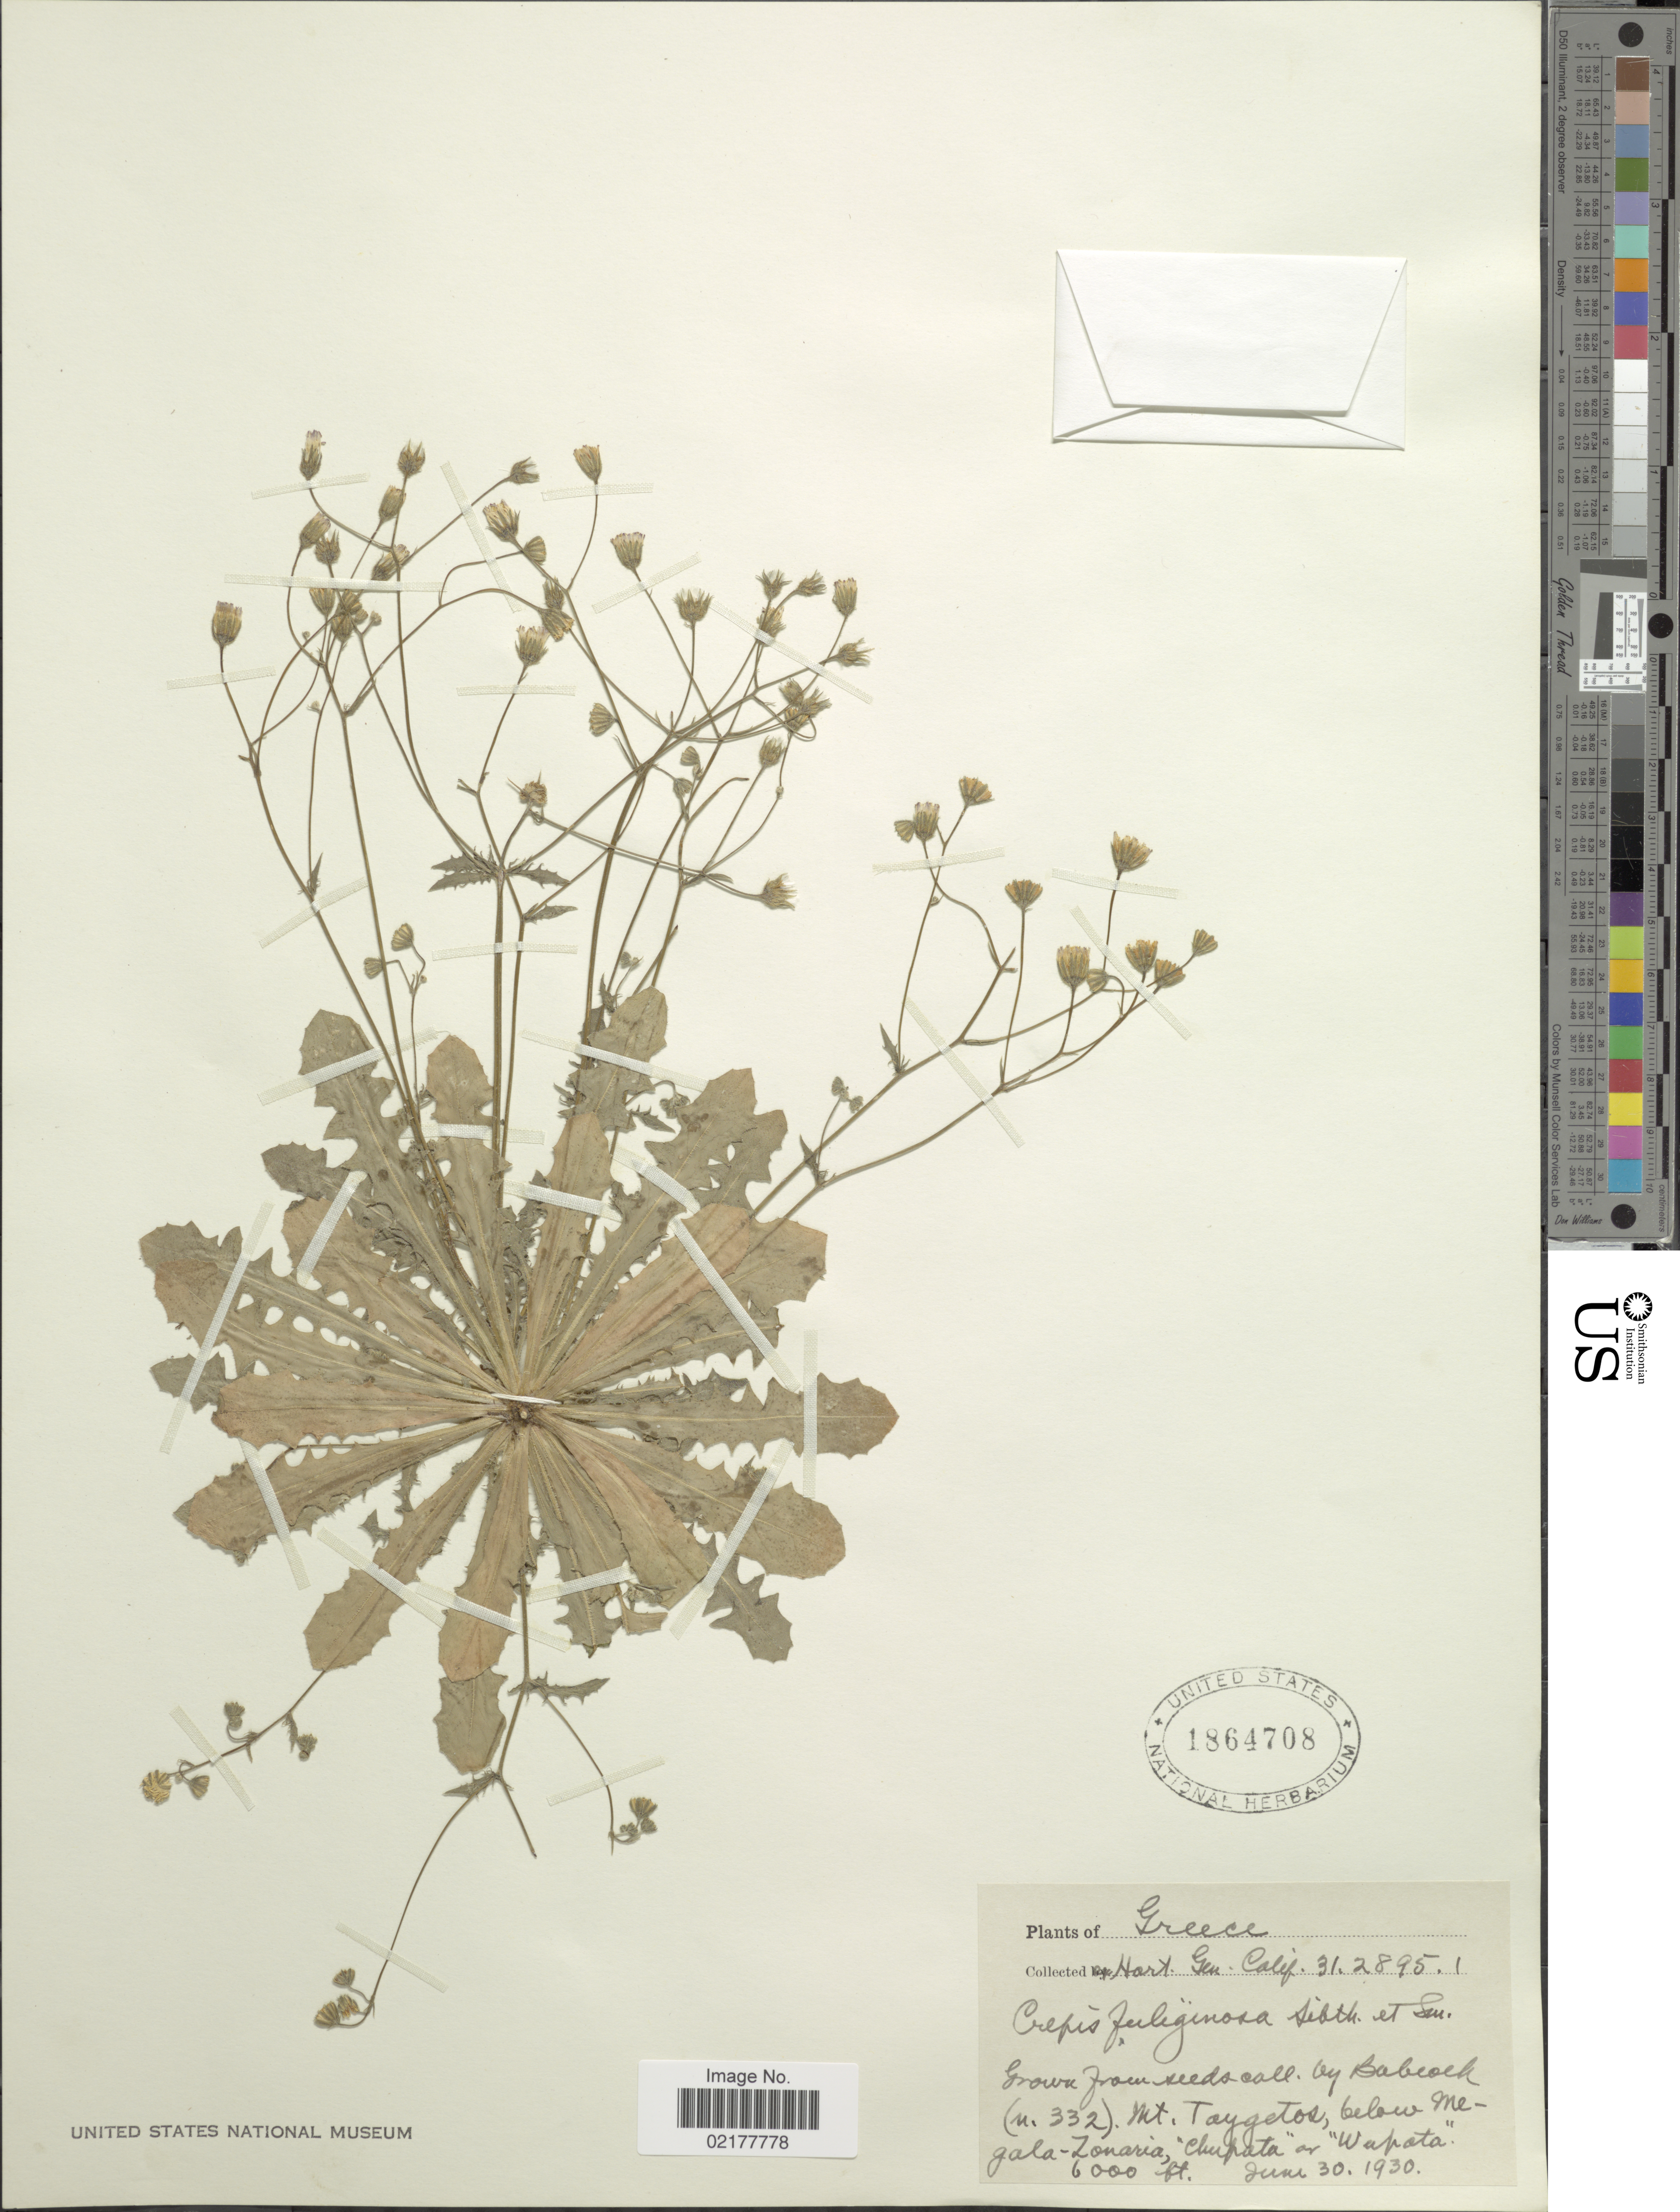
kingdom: Plantae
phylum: Tracheophyta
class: Magnoliopsida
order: Asterales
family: Asteraceae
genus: Crepis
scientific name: Crepis fuliginosa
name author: Sm.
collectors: Hort. Gen. Calif.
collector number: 3128951?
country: Greece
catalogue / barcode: US 1864708